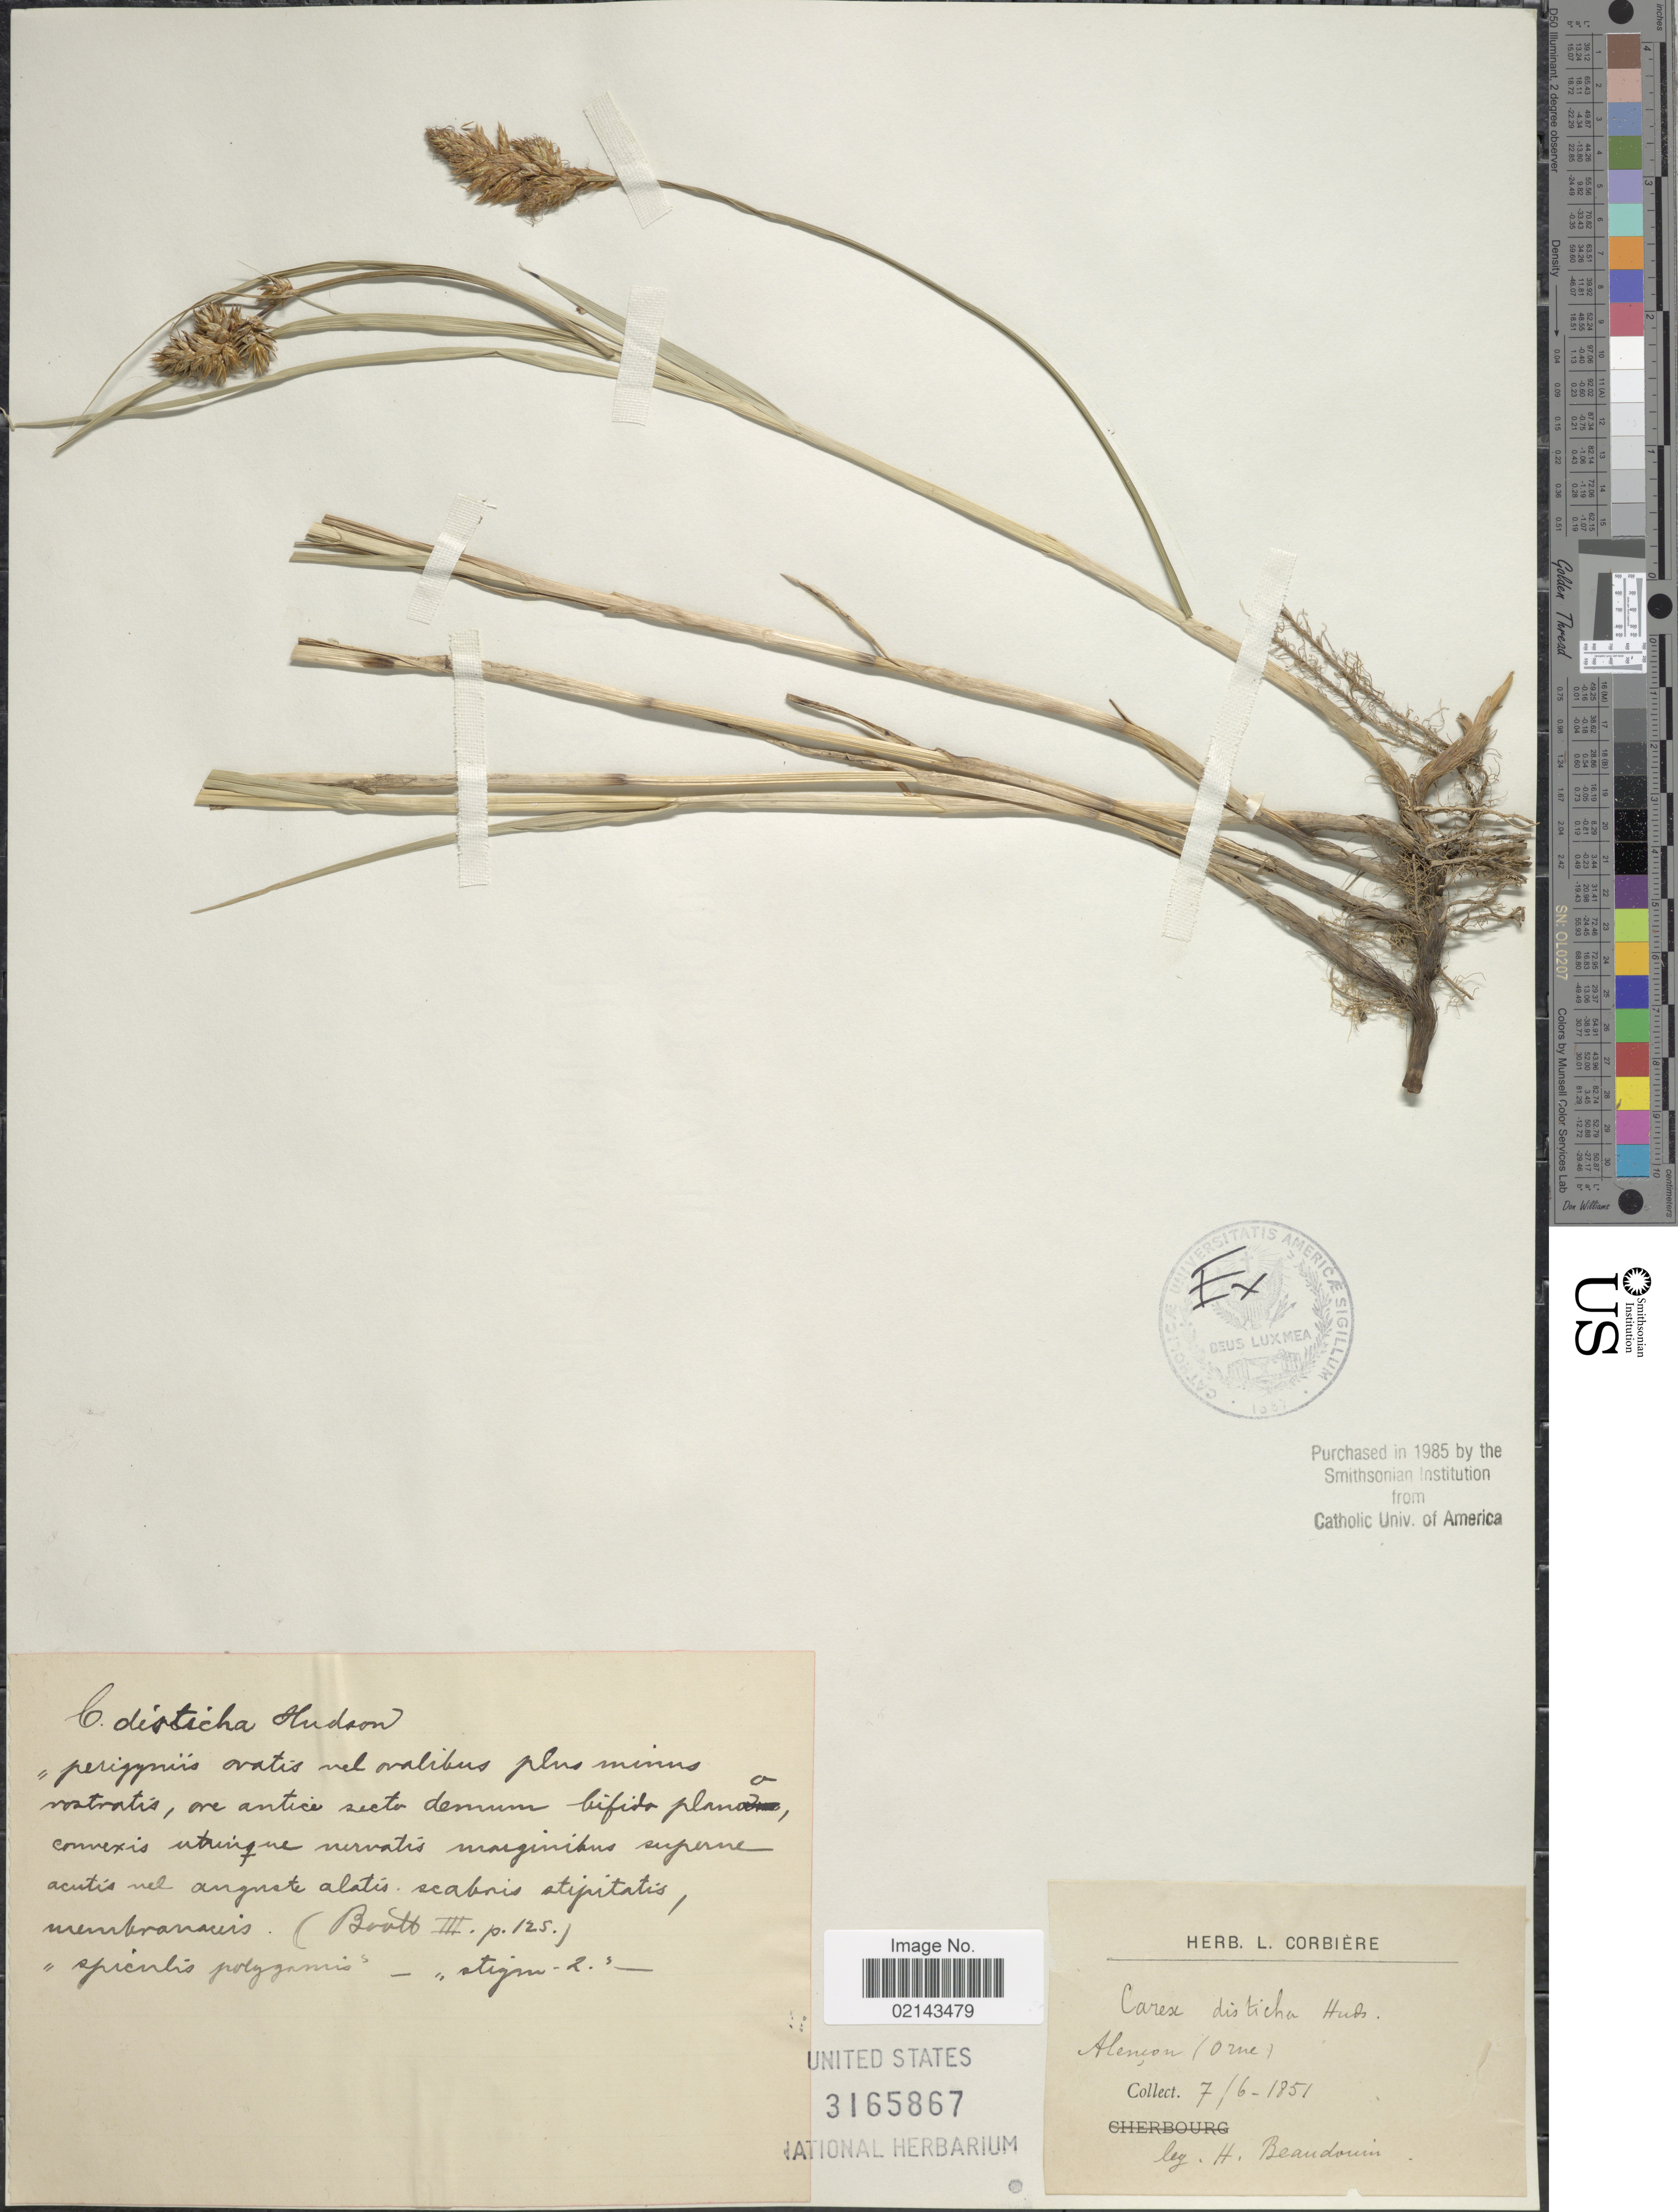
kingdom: Plantae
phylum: Tracheophyta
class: Liliopsida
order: Poales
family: Cyperaceae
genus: Carex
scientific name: Carex disticha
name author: Huds.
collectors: Beaudouin, H.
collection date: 1851-06-07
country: France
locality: Alencon (Orne)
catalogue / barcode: US 3165867